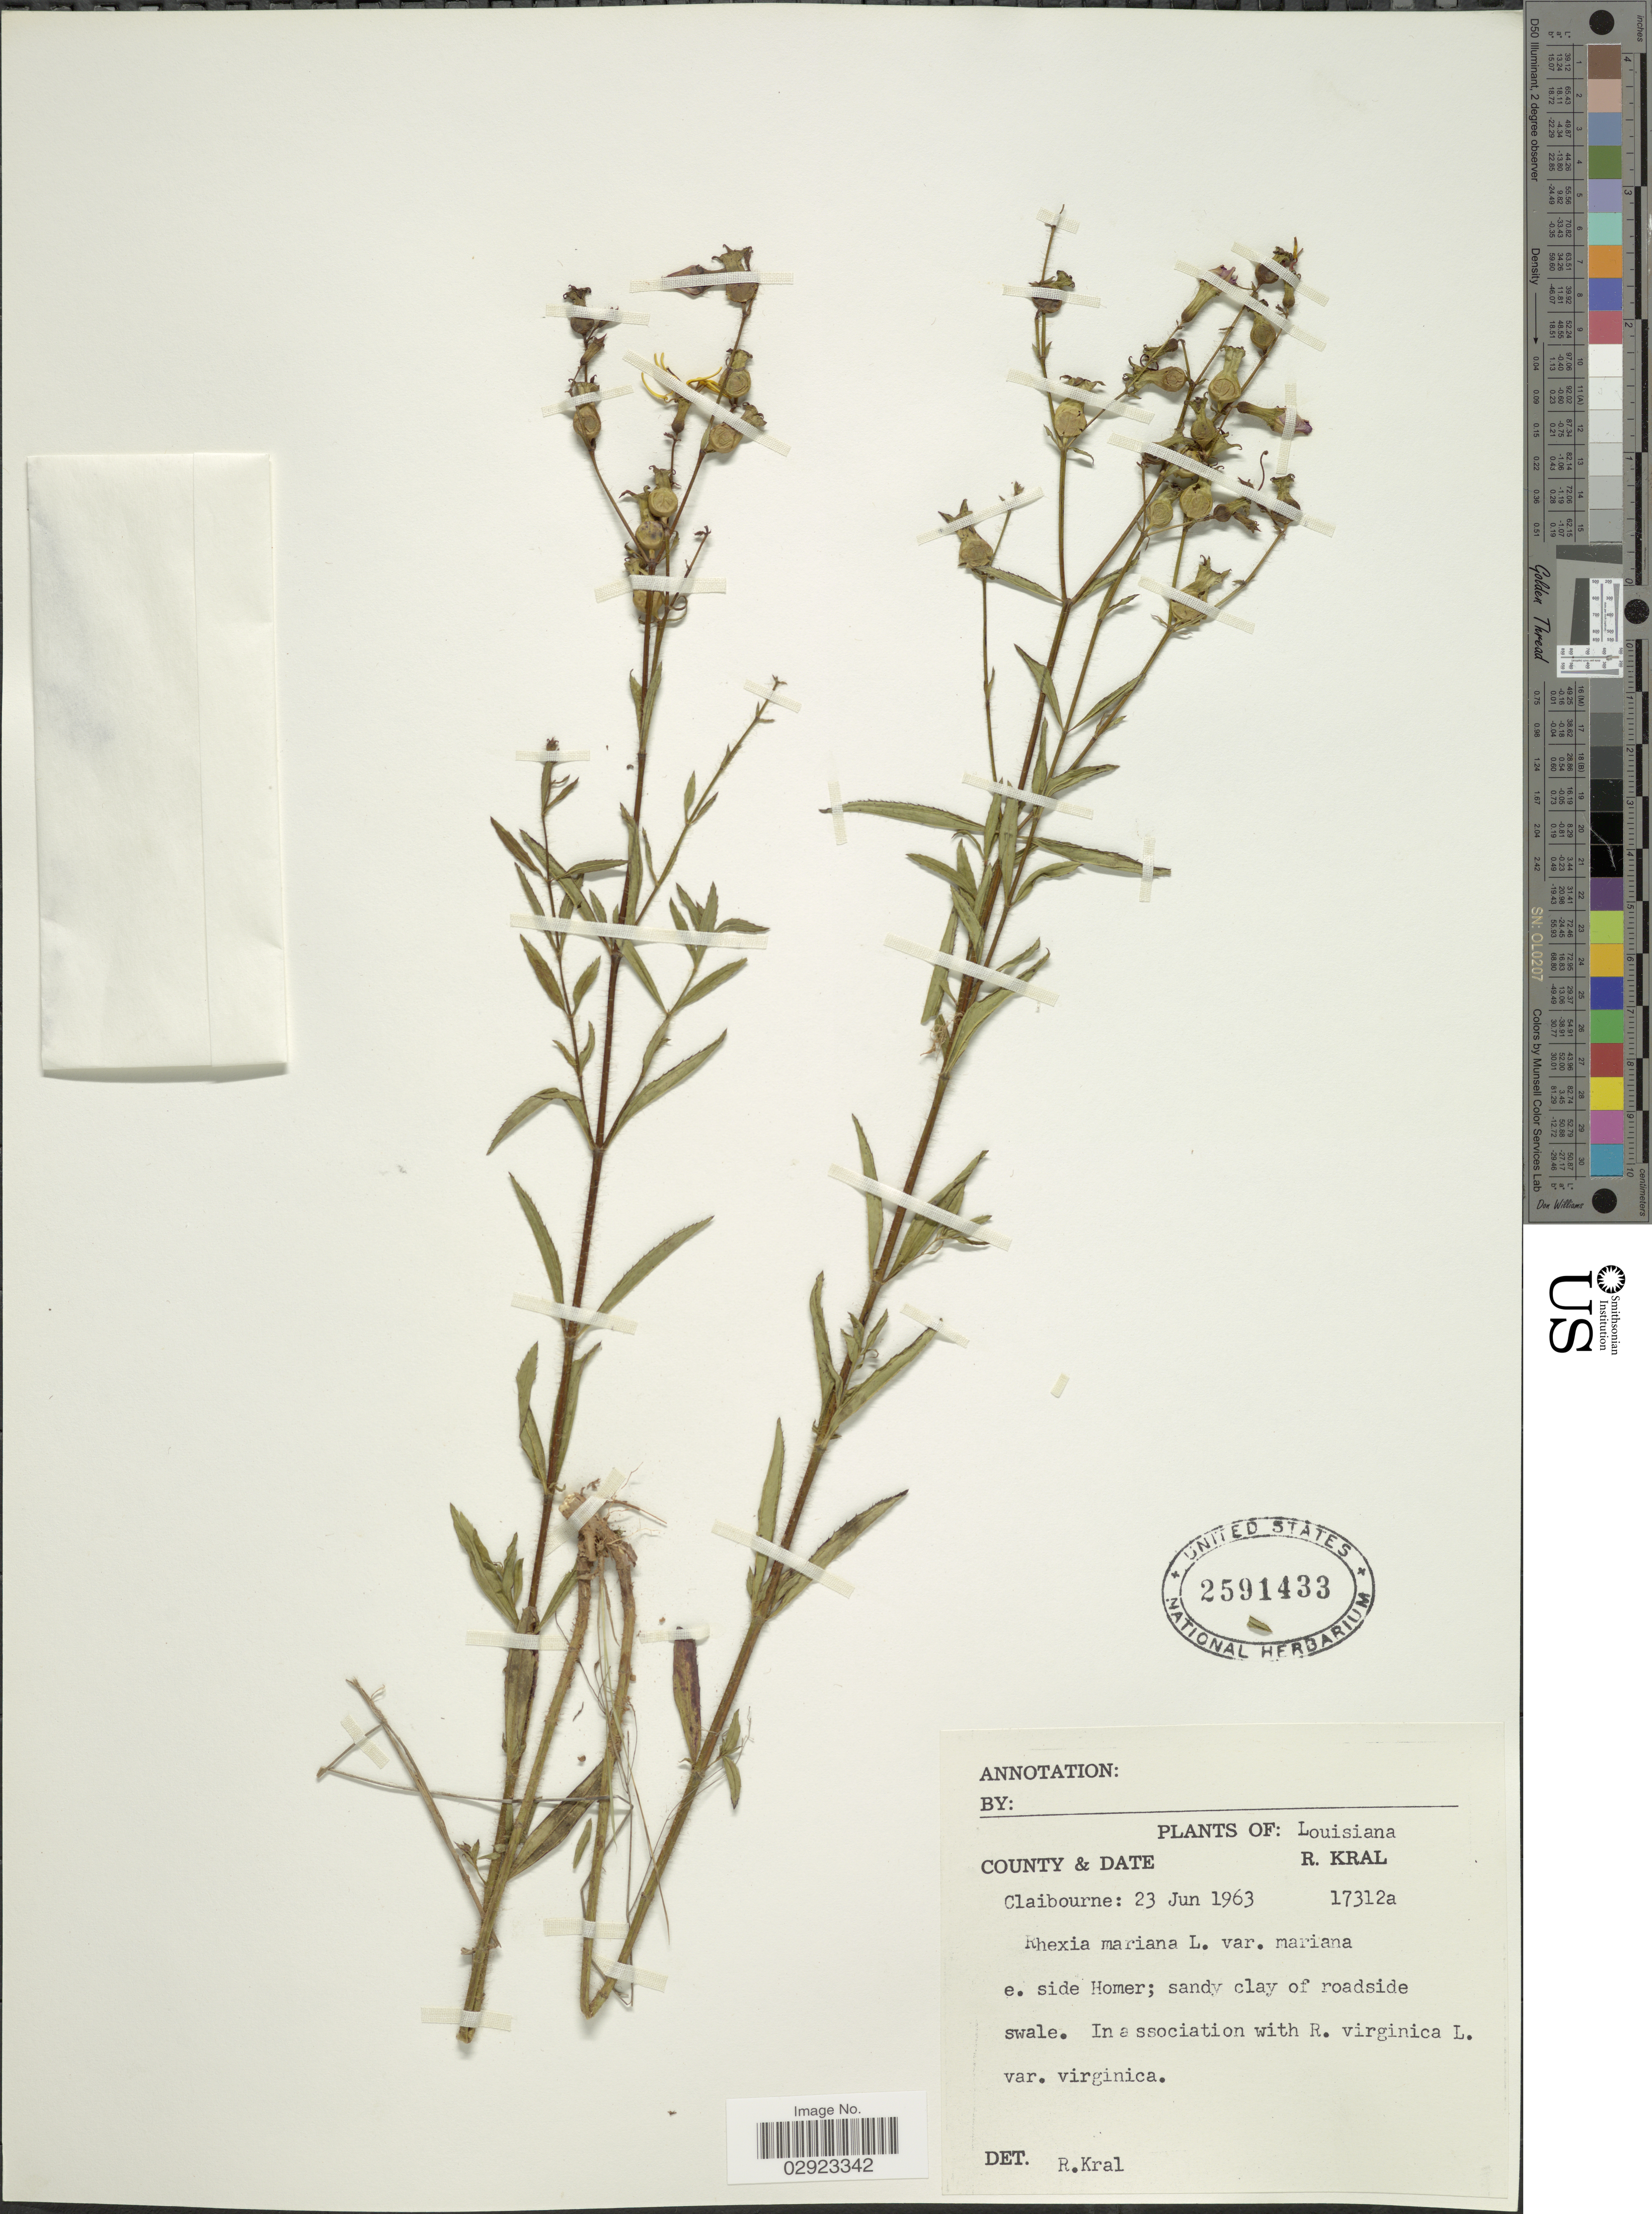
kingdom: Plantae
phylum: Tracheophyta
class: Magnoliopsida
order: Myrtales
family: Melastomataceae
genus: Rhexia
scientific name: Rhexia mariana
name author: L.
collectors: R. Kral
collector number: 17312a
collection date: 1963-06-23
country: United States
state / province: Louisiana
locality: County Claibourne, e. side Homer.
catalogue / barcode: US 2591433